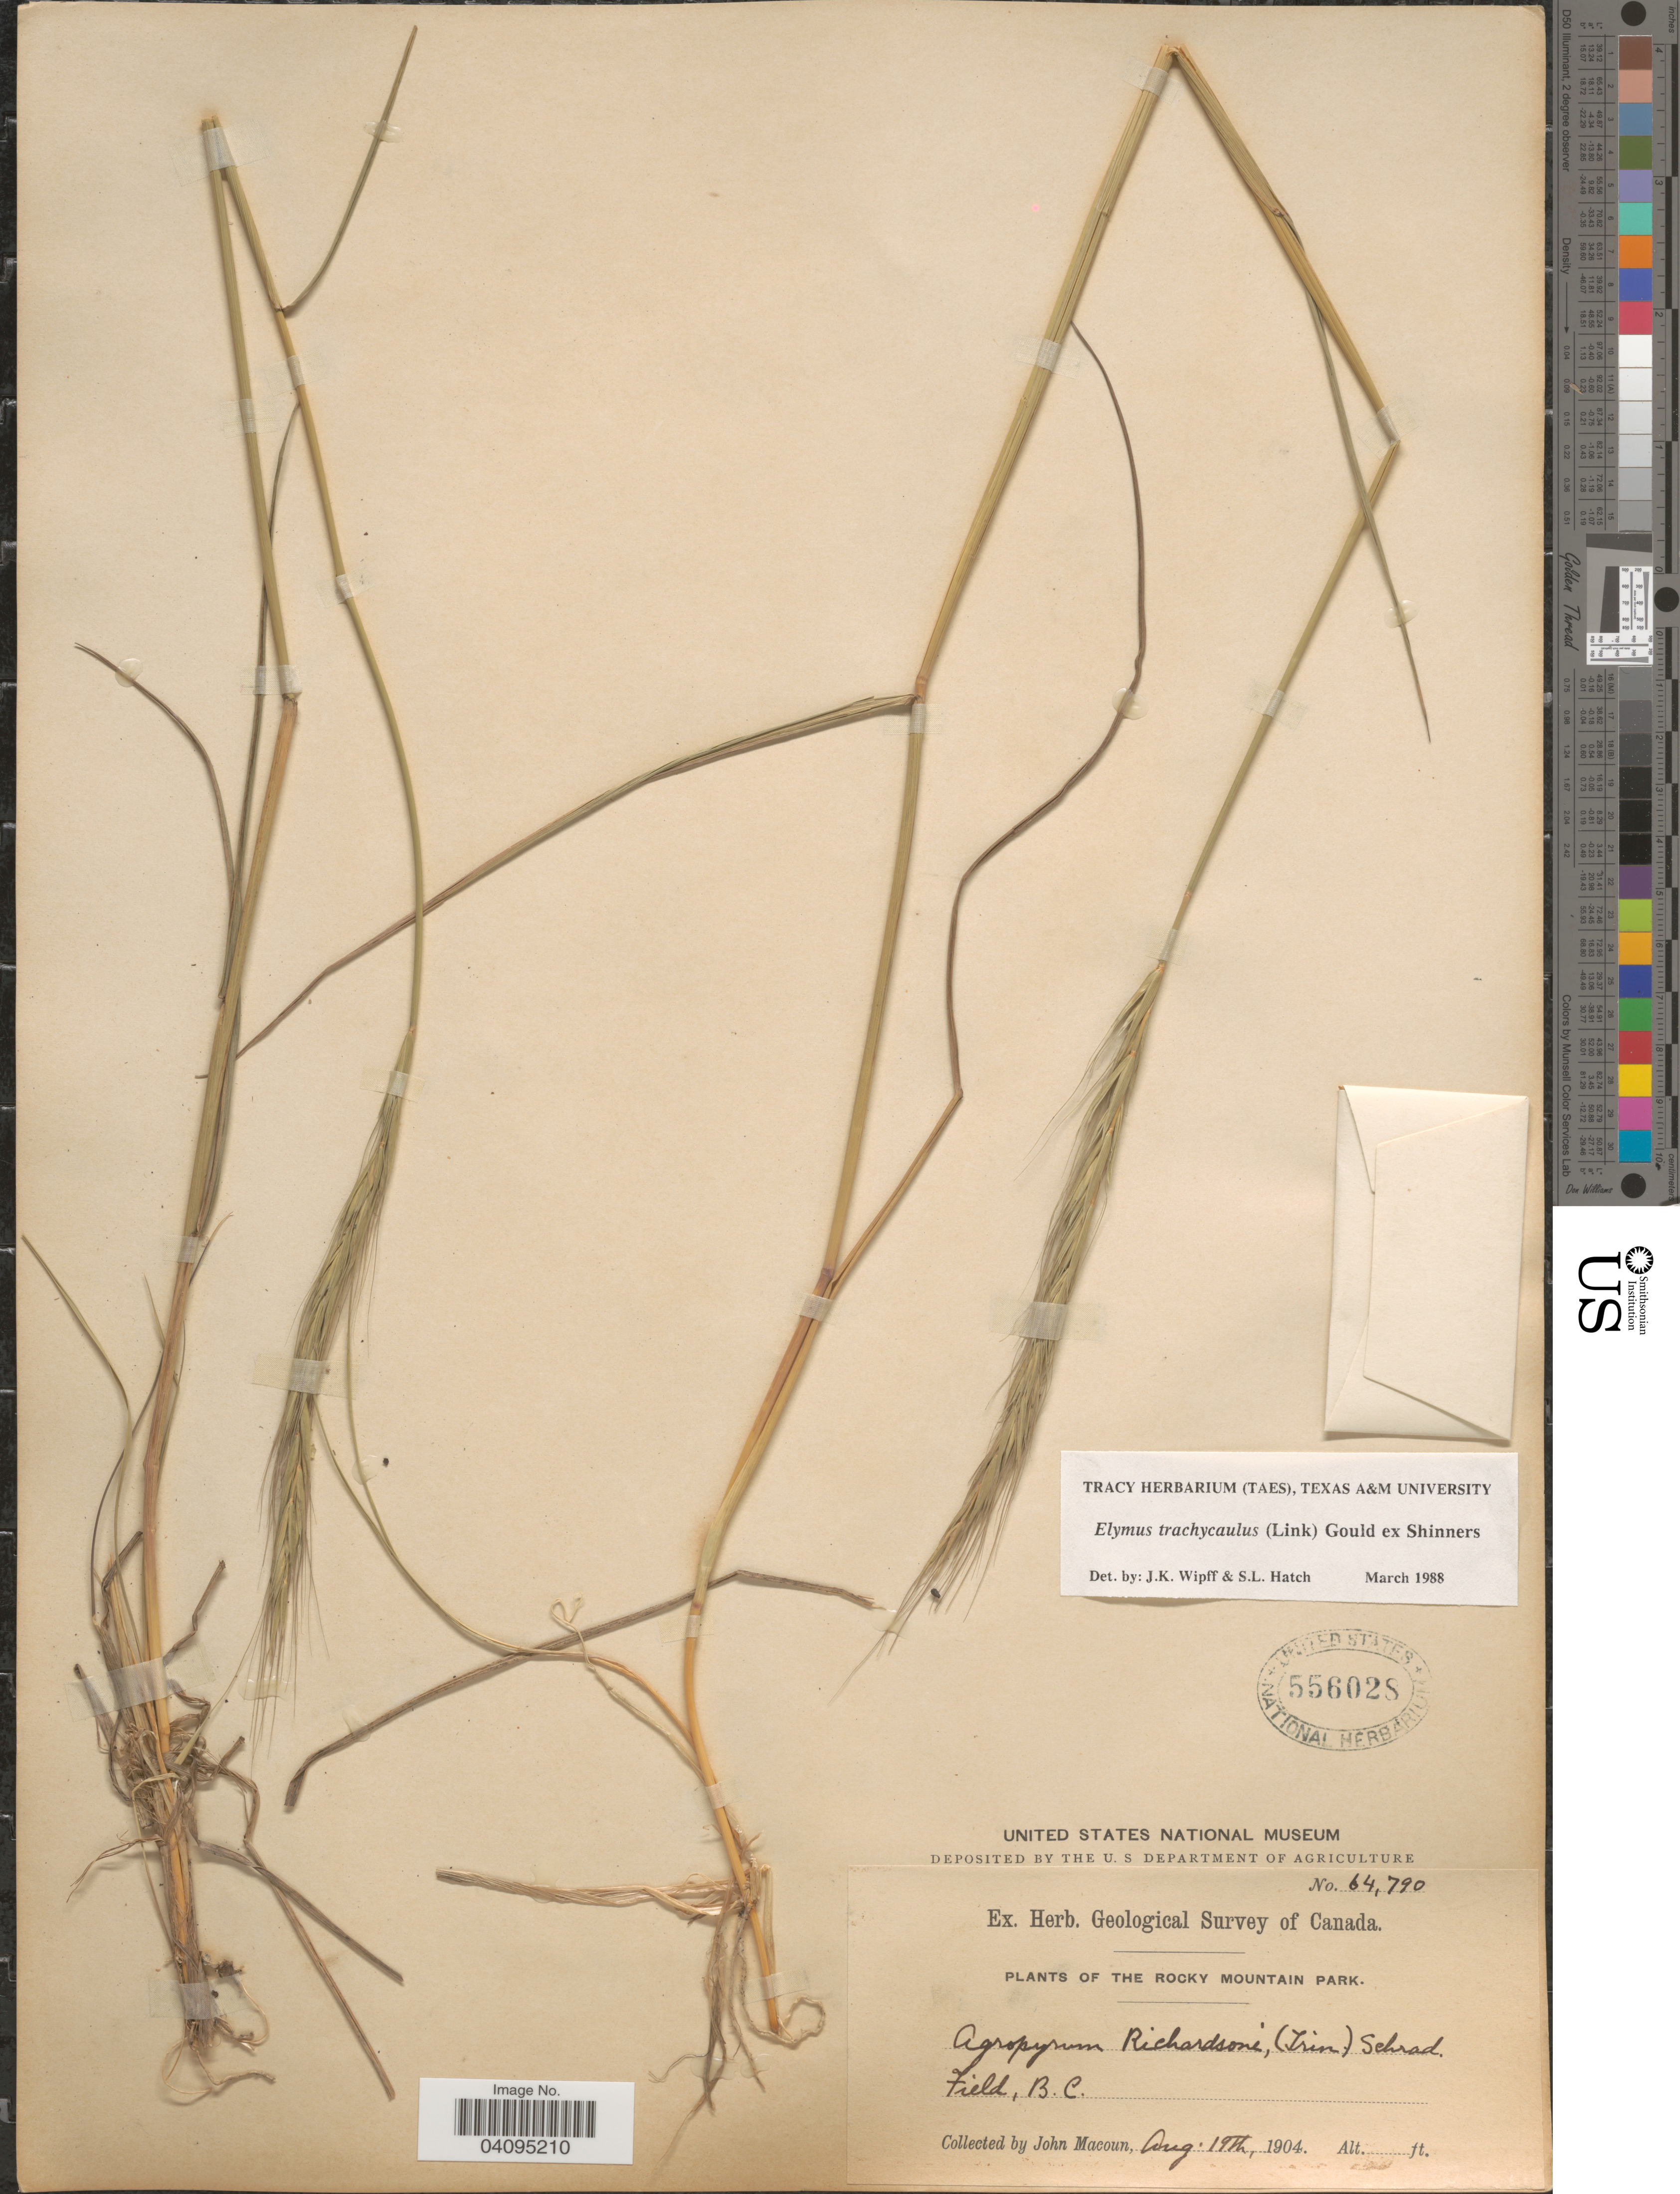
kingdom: Plantae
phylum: Tracheophyta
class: Liliopsida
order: Poales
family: Poaceae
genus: Elymus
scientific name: Elymus trachycaulus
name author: (Link) Gould ex Shinners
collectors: J. Macoun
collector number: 64790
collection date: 1904-08-19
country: Canada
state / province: British Columbia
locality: Geological Survey of Canada. The Rocky Mountain Park. Field, B.C.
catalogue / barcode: US 556028